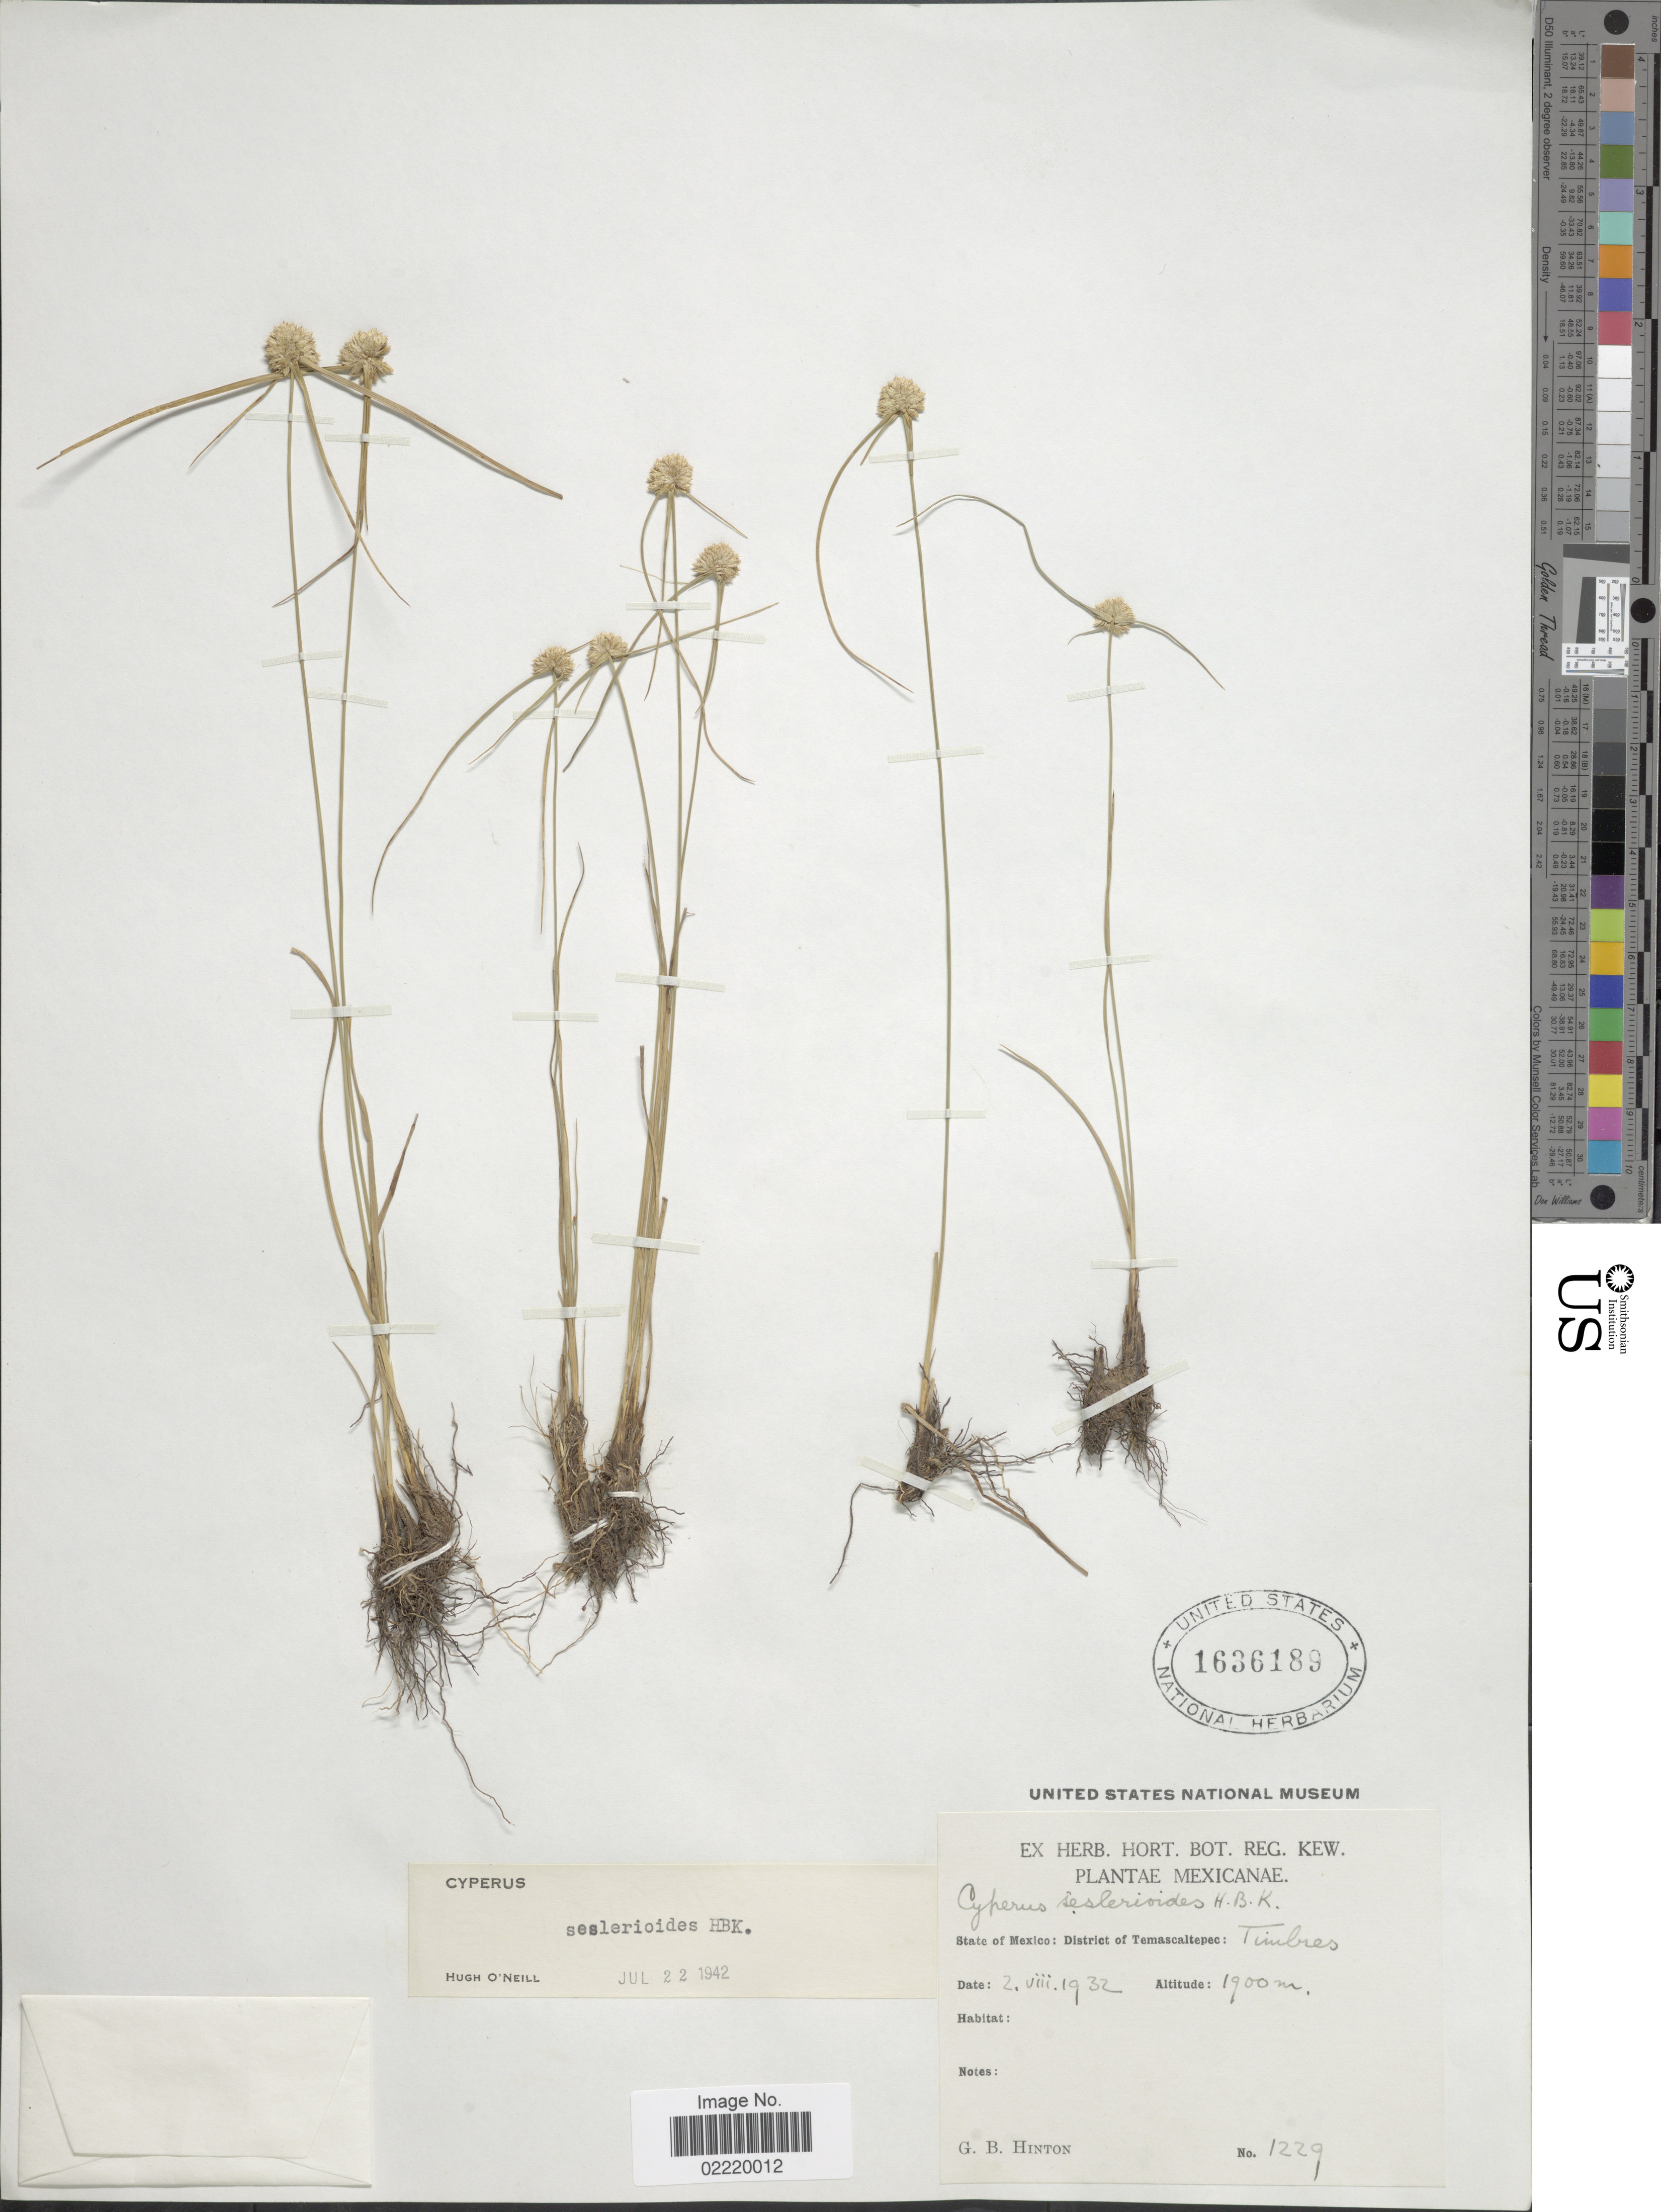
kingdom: Plantae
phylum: Tracheophyta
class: Liliopsida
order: Poales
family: Cyperaceae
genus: Cyperus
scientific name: Cyperus seslerioides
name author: Kunth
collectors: G. B. Hinton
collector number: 1229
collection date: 1932-08-02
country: Mexico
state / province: México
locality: District of Temascaltepec: Timbres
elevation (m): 1900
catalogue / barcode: US 1636189